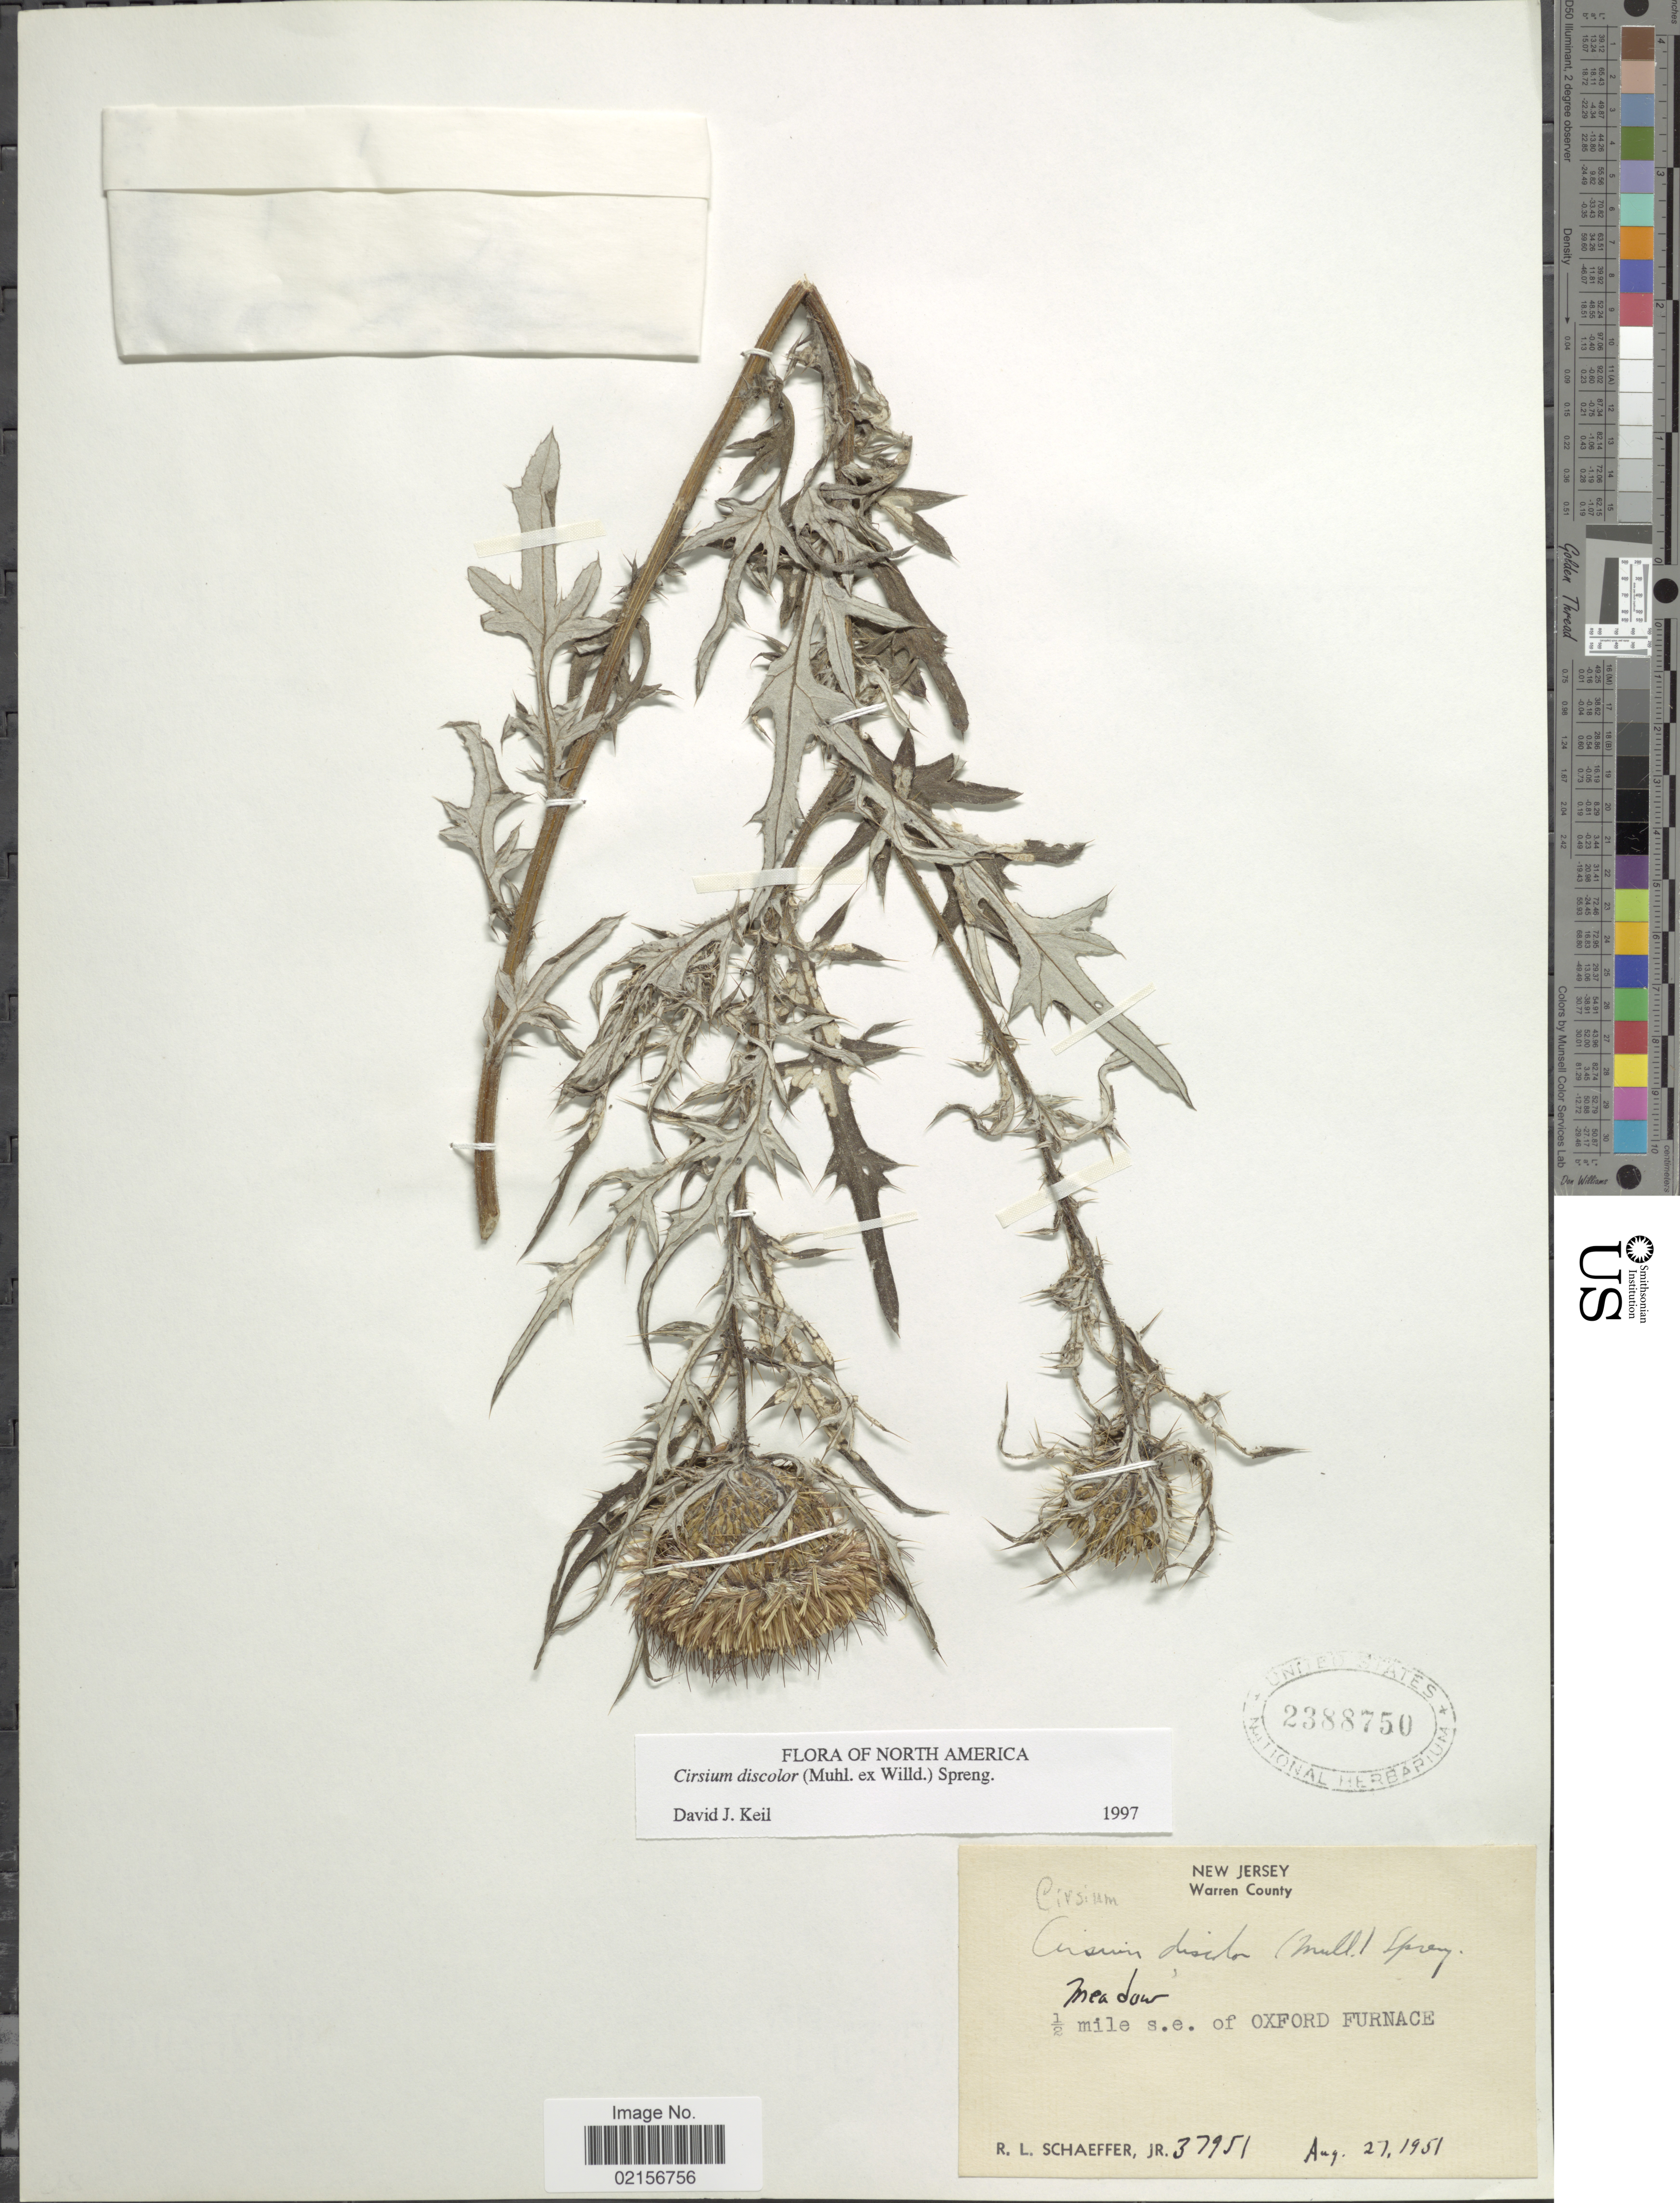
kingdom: Plantae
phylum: Tracheophyta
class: Magnoliopsida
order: Asterales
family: Asteraceae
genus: Cirsium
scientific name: Cirsium discolor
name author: (Muhl. ex Willd.) Spreng.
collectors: R. L. Schaeffer Jr.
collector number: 37951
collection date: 1951-08-27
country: United States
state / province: New Jersey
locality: Warrent County, meadow, ½ mile s.e. of Oxford Furnace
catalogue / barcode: US 2388750